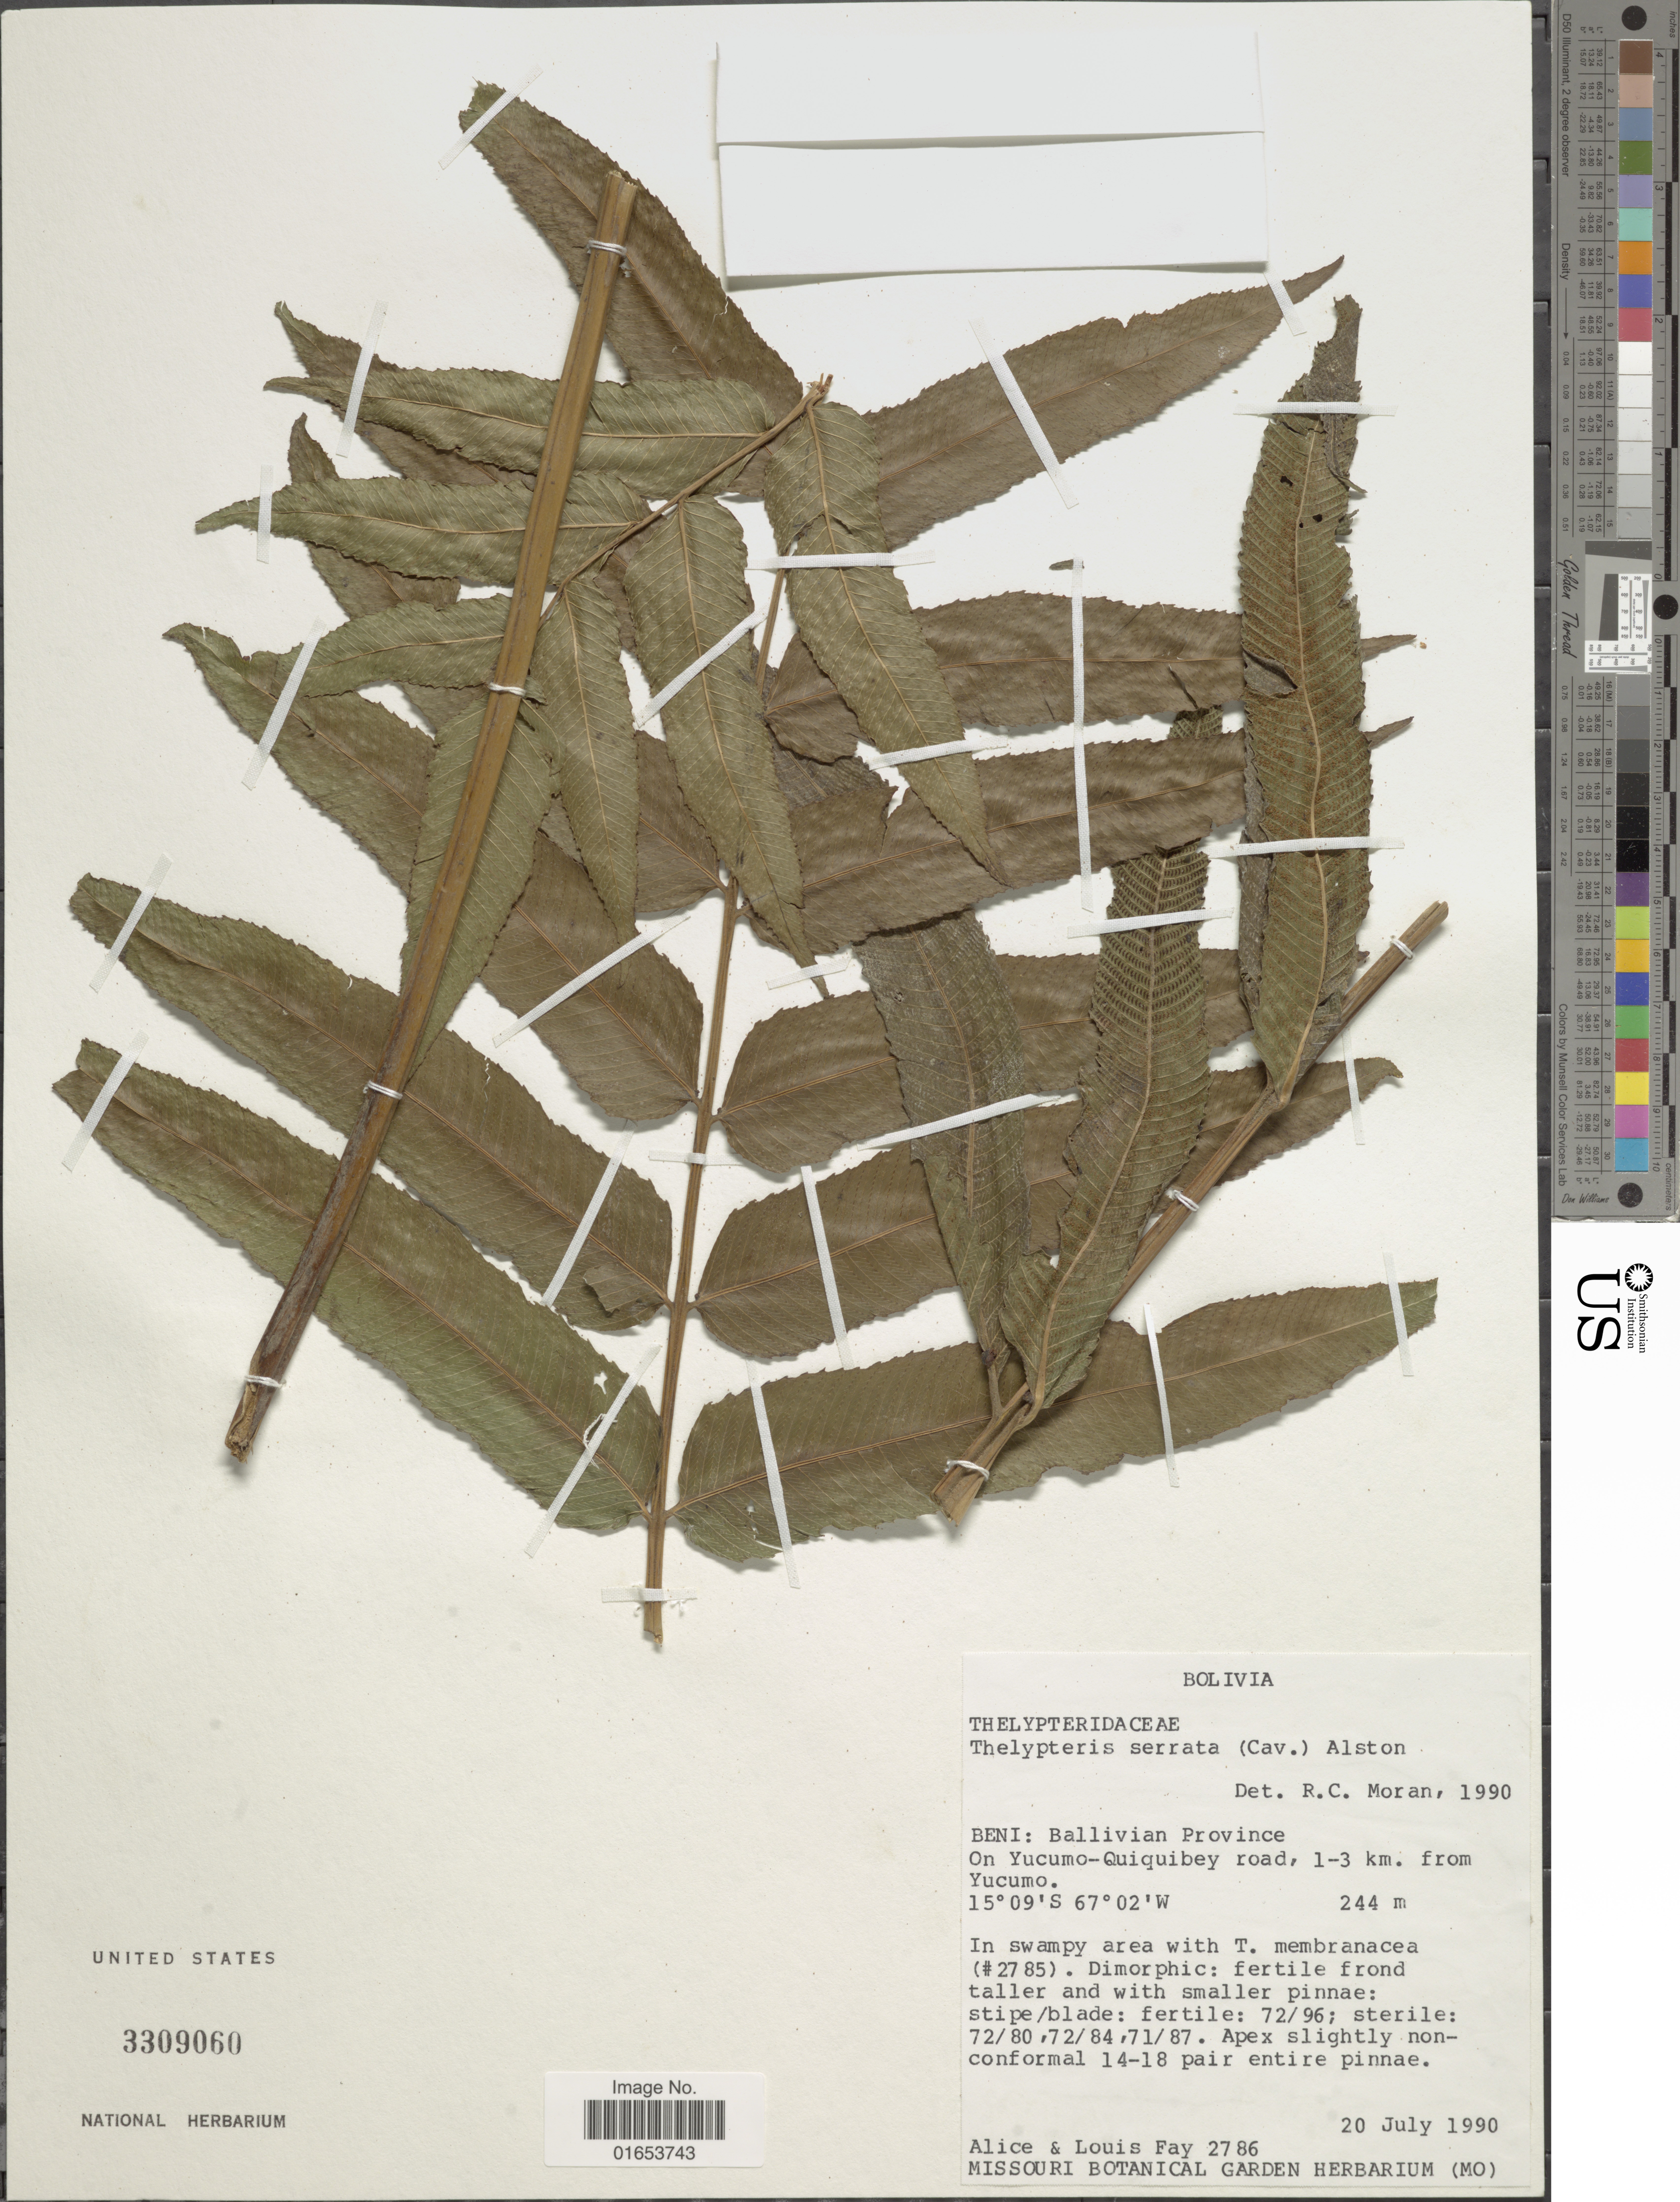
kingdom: Plantae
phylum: Tracheophyta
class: Polypodiopsida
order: Polypodiales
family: Thelypteridaceae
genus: Meniscium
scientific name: Meniscium serratum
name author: Cav.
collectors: A. Fay & L. Fay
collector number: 2786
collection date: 1990-07-20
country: Bolivia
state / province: Beni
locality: Ballivian Province. On Yucumo-Quiquibey road, 1-3 km. from Yucumo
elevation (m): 244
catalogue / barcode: US 3309060